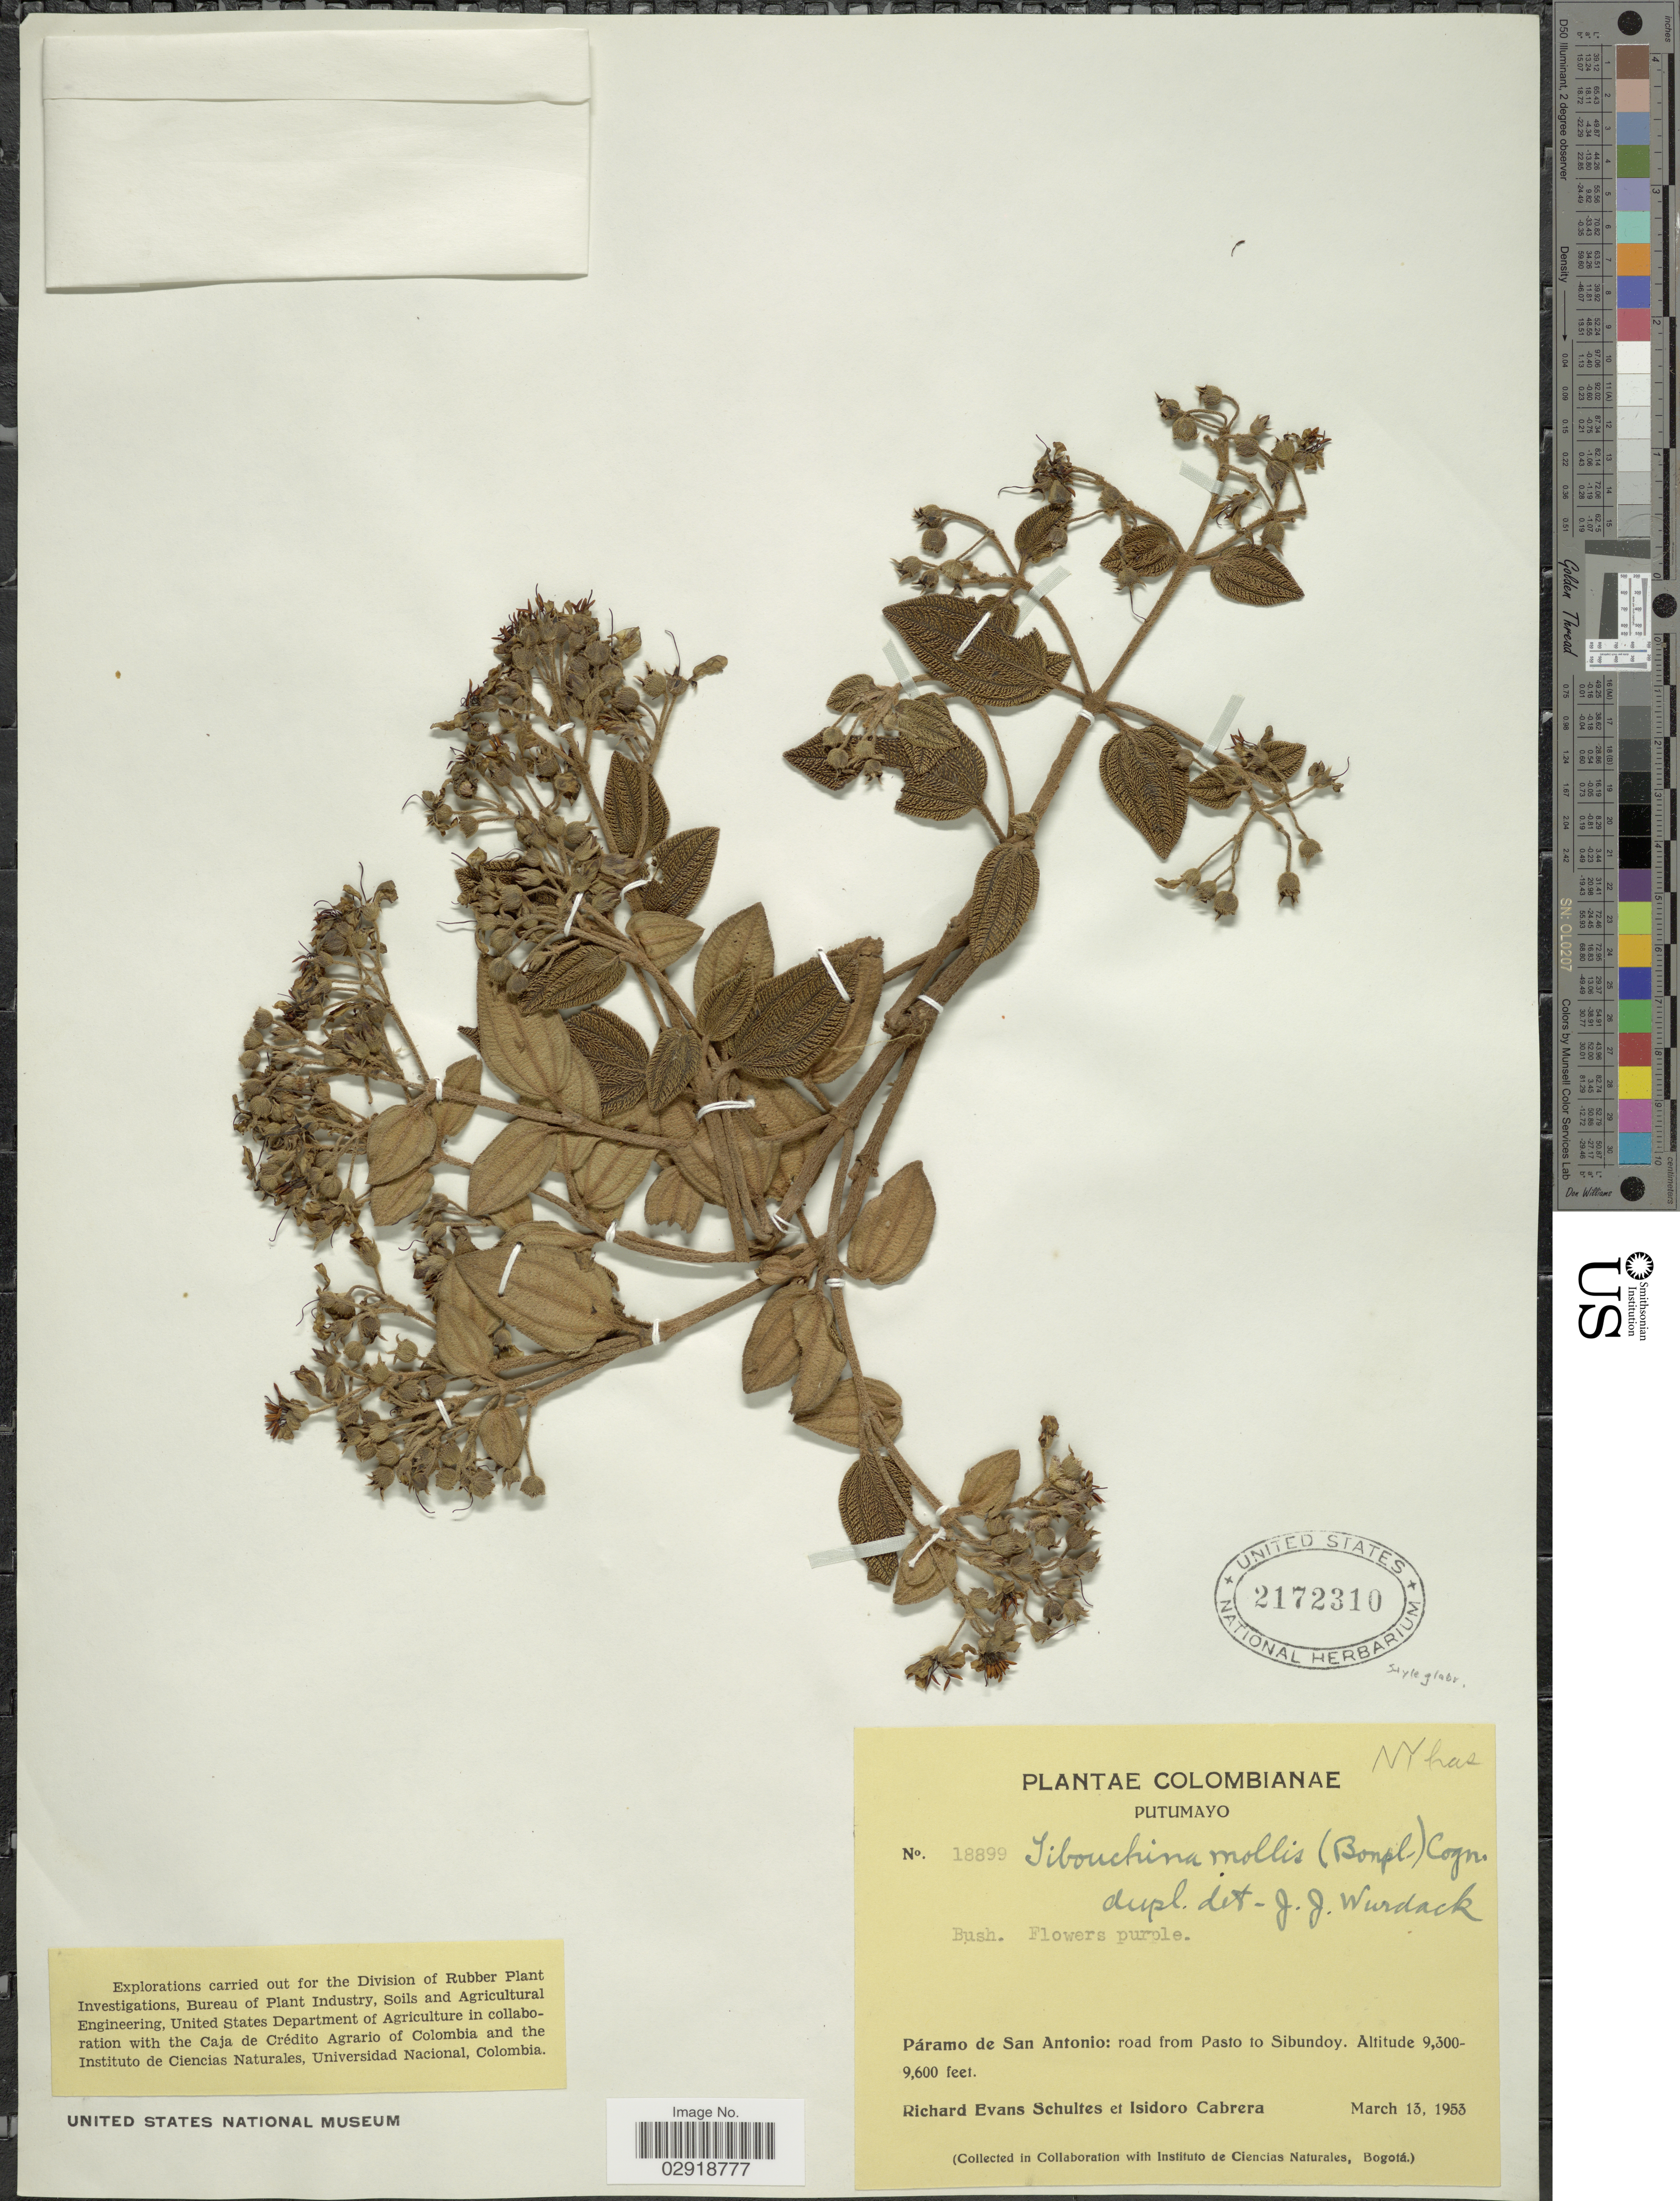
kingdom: Plantae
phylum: Tracheophyta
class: Magnoliopsida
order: Myrtales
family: Melastomataceae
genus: Chaetogastra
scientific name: Chaetogastra mollis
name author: (Bonpl.) DC.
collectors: R. E. Schultes & I. Cabrera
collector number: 18899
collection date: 1953-03-13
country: Colombia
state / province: Putumayo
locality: Páramo de San Antonio: road from Pasto to Sibundoy.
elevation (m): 2835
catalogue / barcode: US 2172310